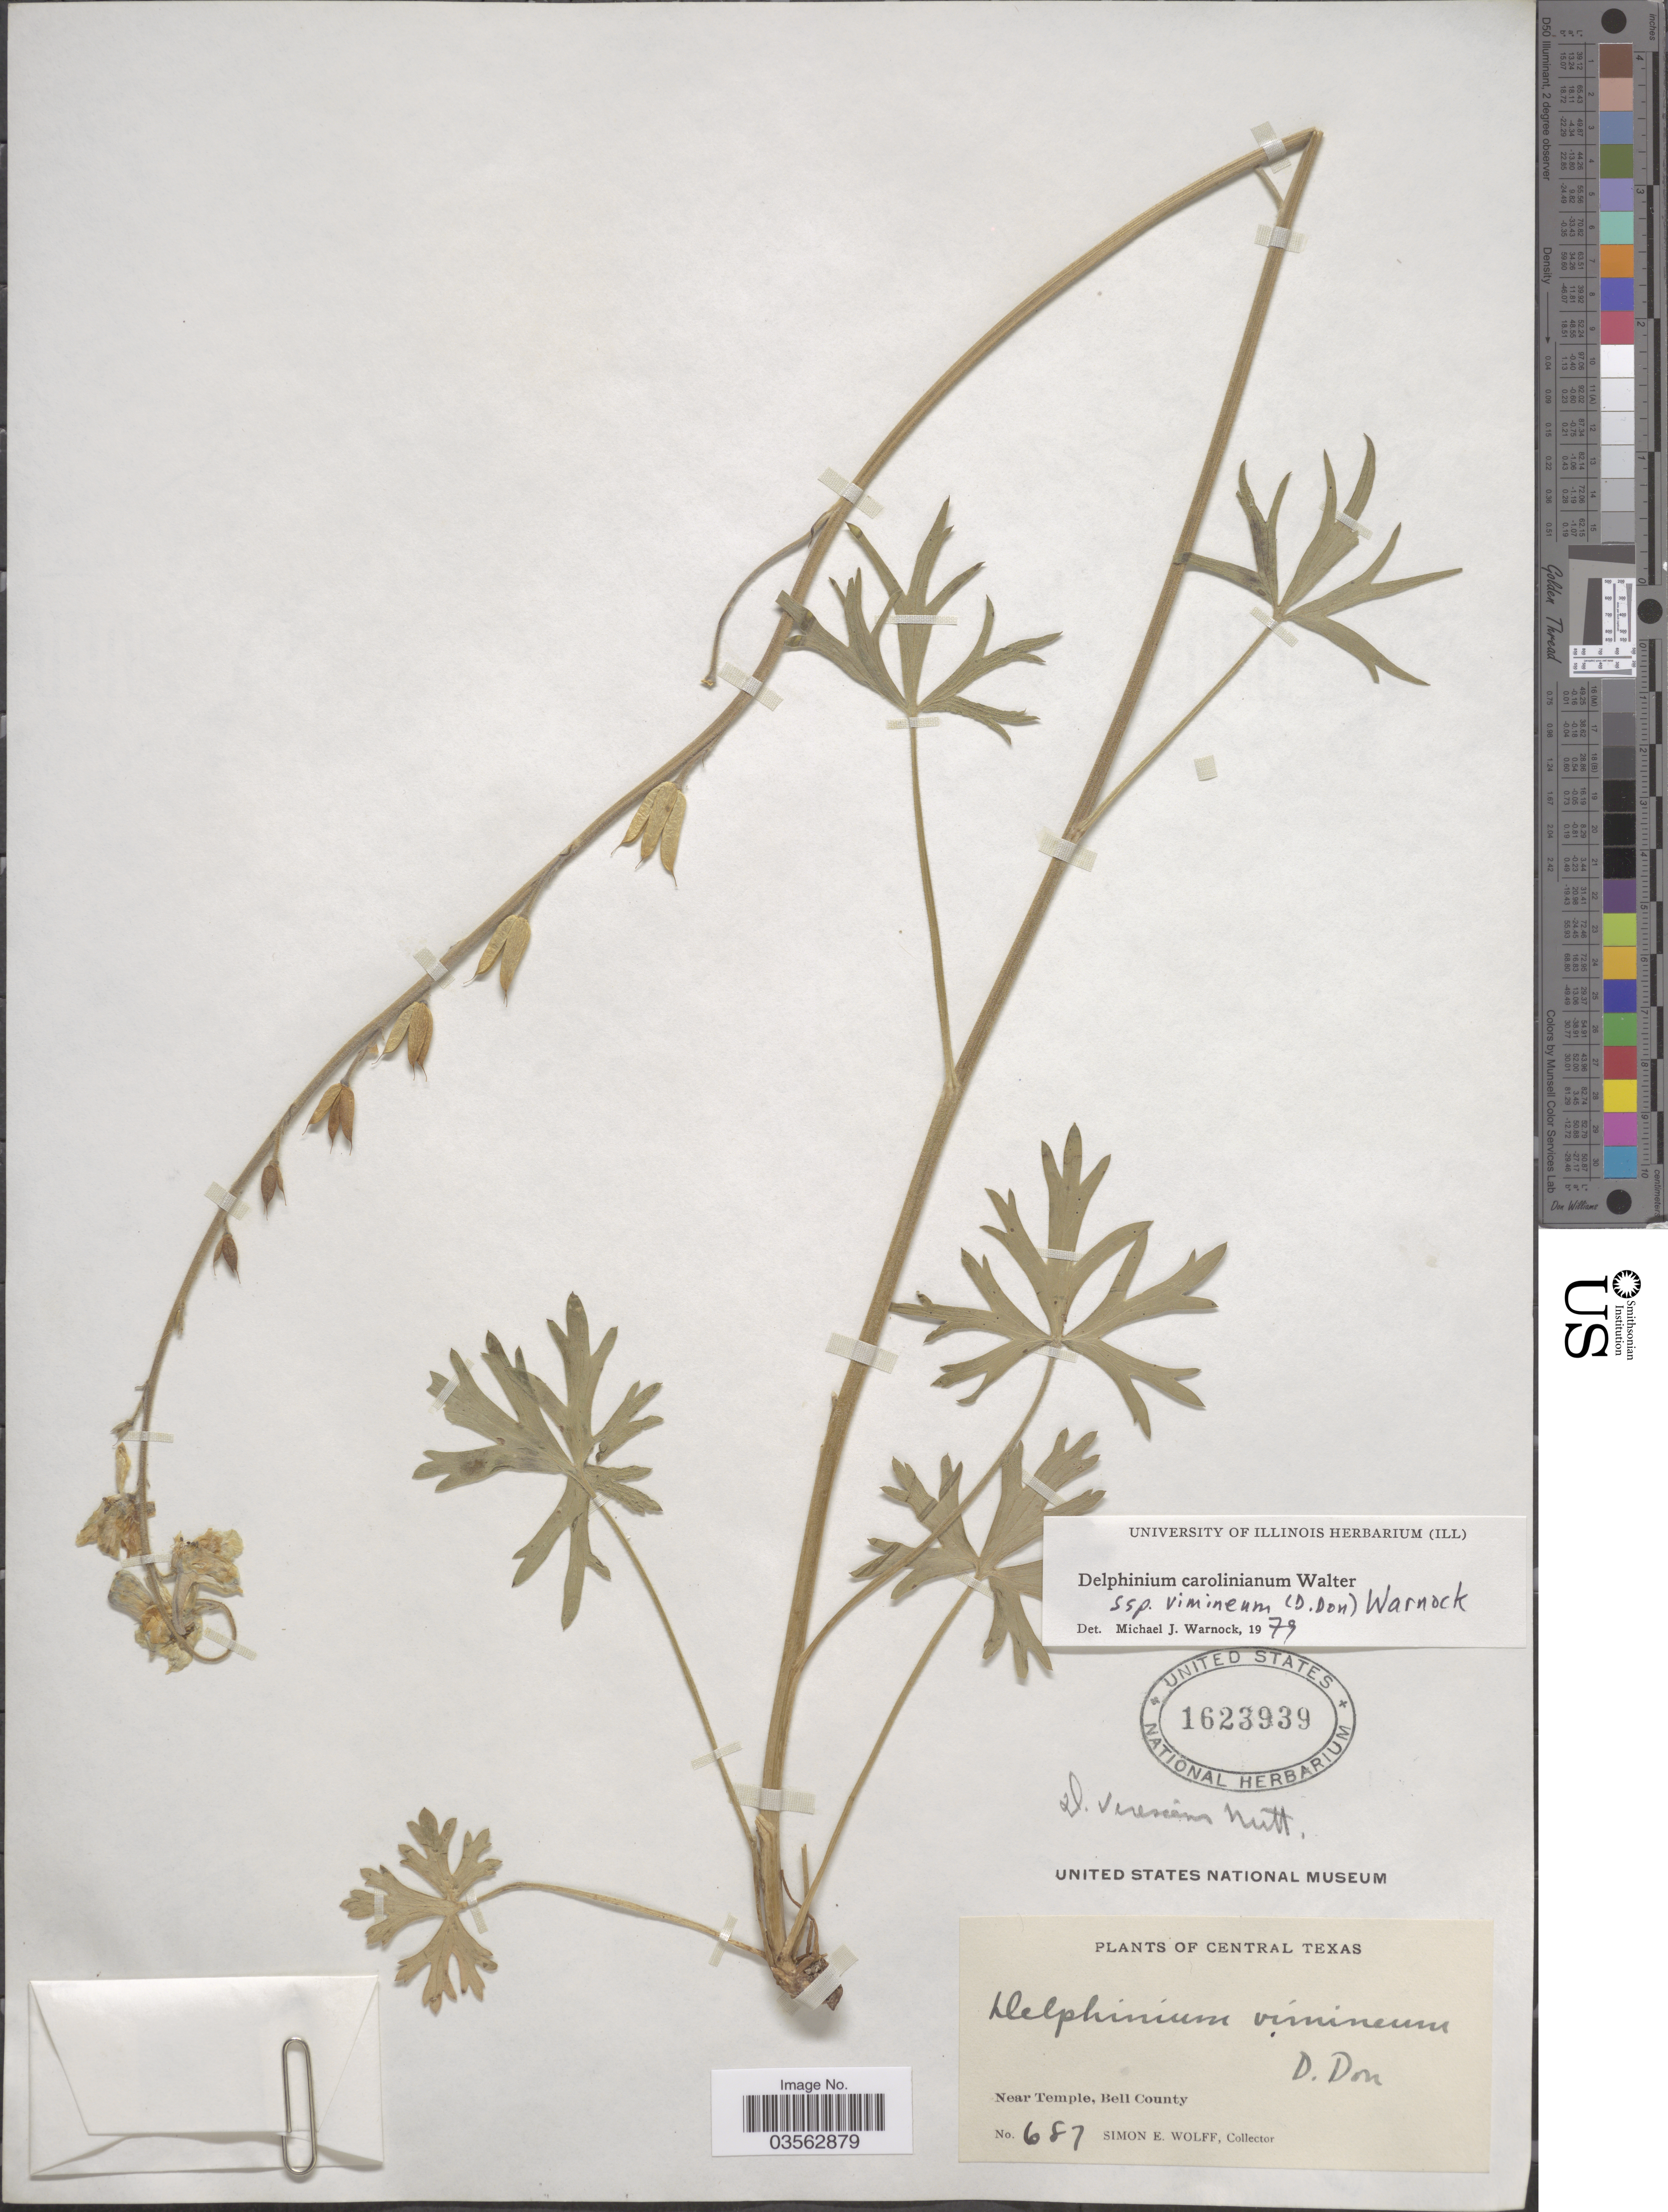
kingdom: Plantae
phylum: Tracheophyta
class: Magnoliopsida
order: Ranunculales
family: Ranunculaceae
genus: Delphinium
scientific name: Delphinium carolinianum subsp. vimineum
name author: Walter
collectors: S. E. Wolff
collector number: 687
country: United States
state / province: Texas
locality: Near Temple, Bell County.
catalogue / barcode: US 1623939